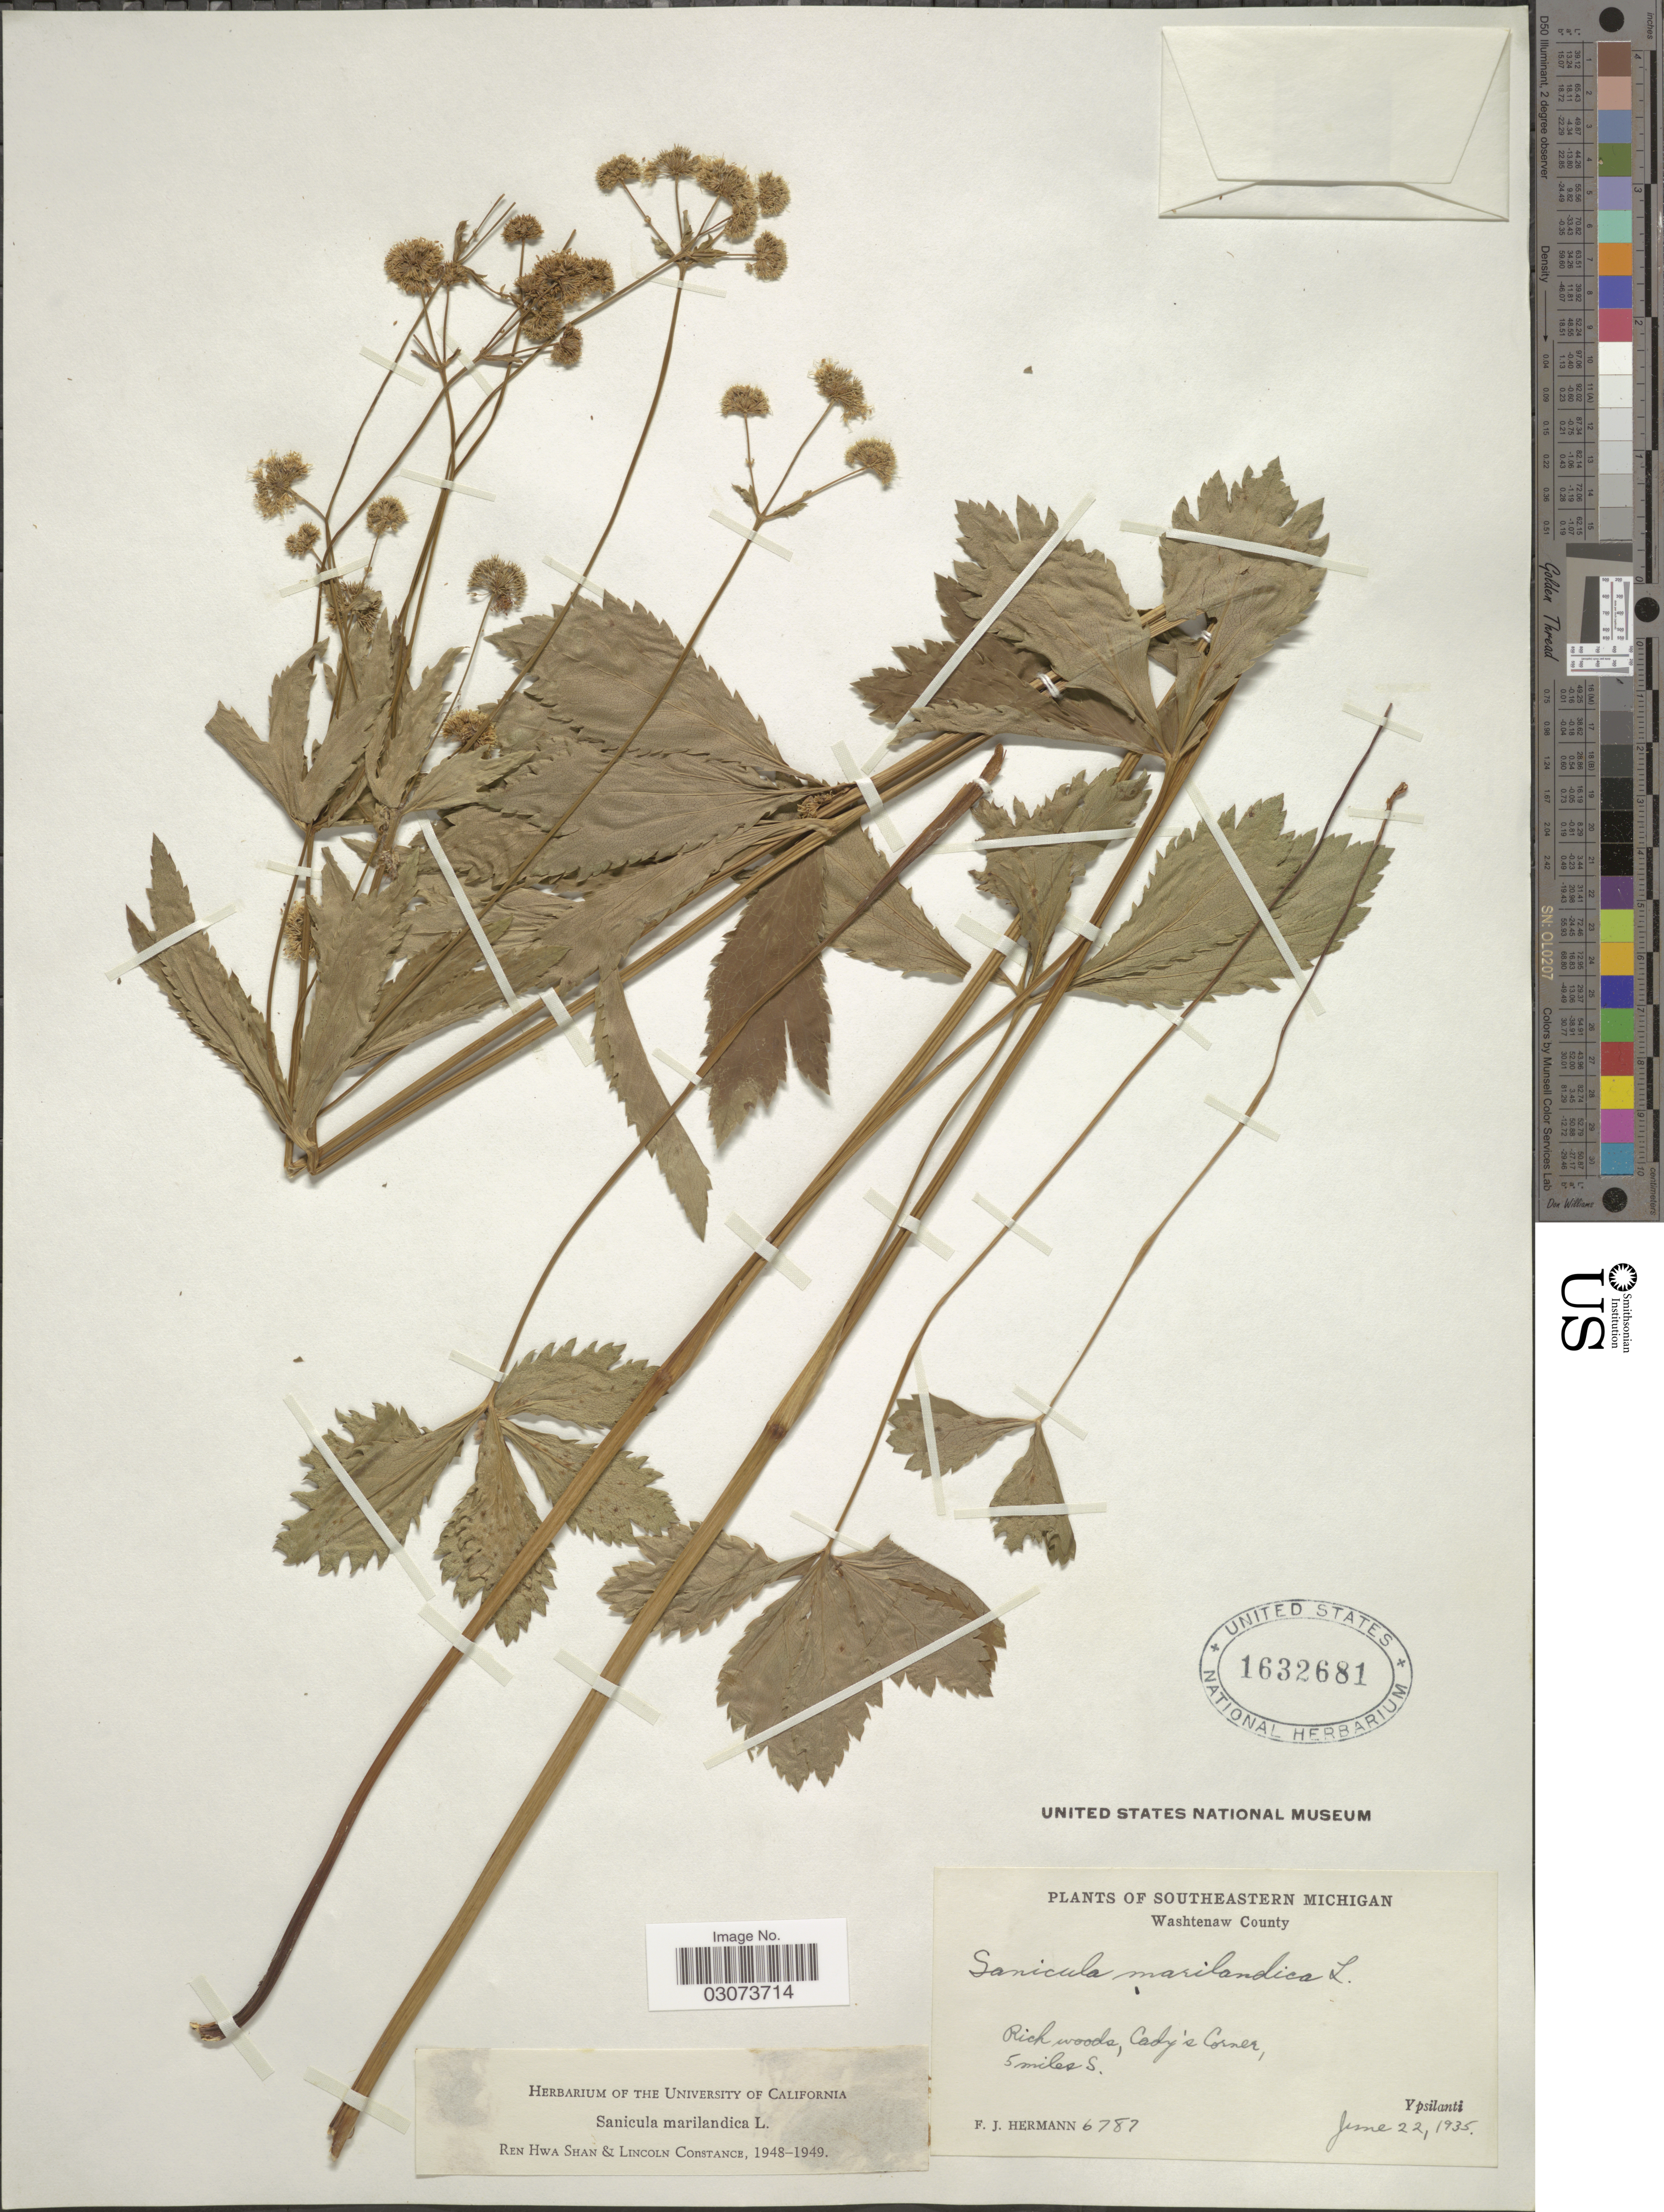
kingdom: Plantae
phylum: Tracheophyta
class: Magnoliopsida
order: Apiales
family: Apiaceae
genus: Sanicula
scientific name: Sanicula marilandica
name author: L.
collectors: F. J. Hermann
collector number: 6787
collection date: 1935-06-22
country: United States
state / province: Michigan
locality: Southeastern Michigan. Washtenaw County. Cady's Corner, 5 miles S. Ypsilanti.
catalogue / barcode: US 1632681